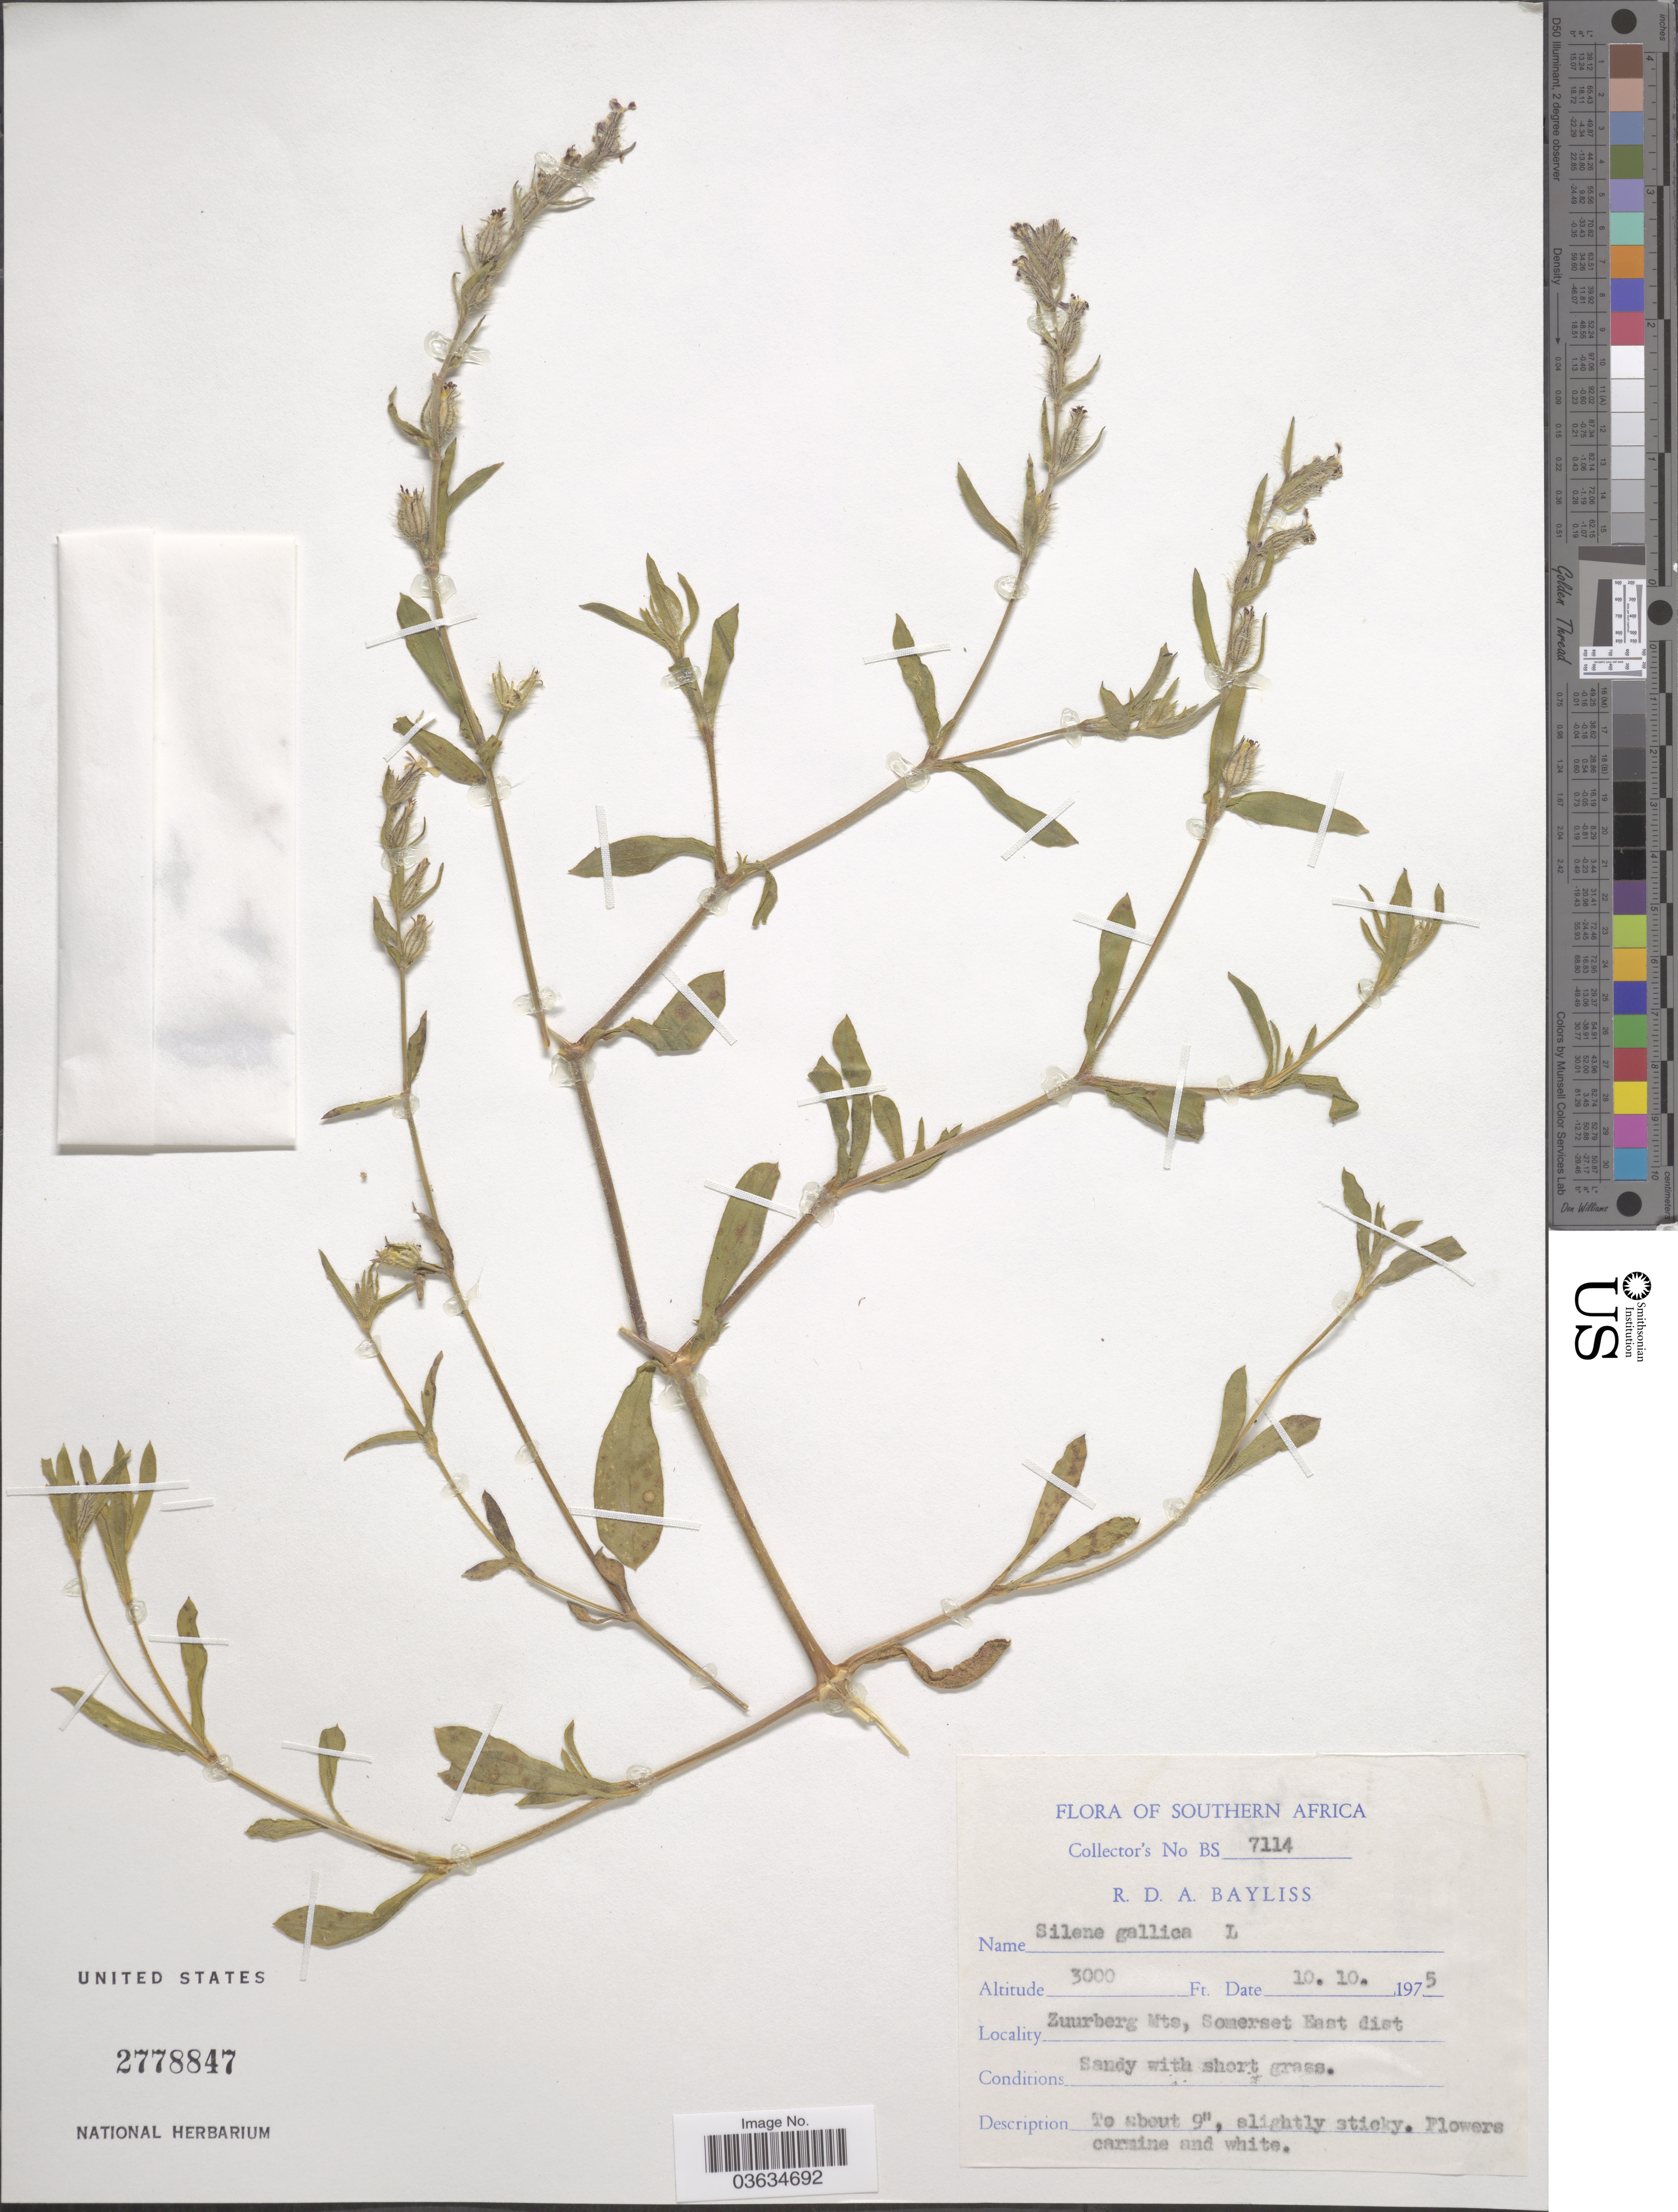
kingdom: Plantae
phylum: Tracheophyta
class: Magnoliopsida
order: Caryophyllales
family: Caryophyllaceae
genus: Silene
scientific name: Silene gallica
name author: L.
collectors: R. Bayliss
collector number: BS7114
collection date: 1975-10-10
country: South Africa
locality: Southern Africa. Zuurberg Mts, Somerset East dist.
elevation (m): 914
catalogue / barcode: US 2778847